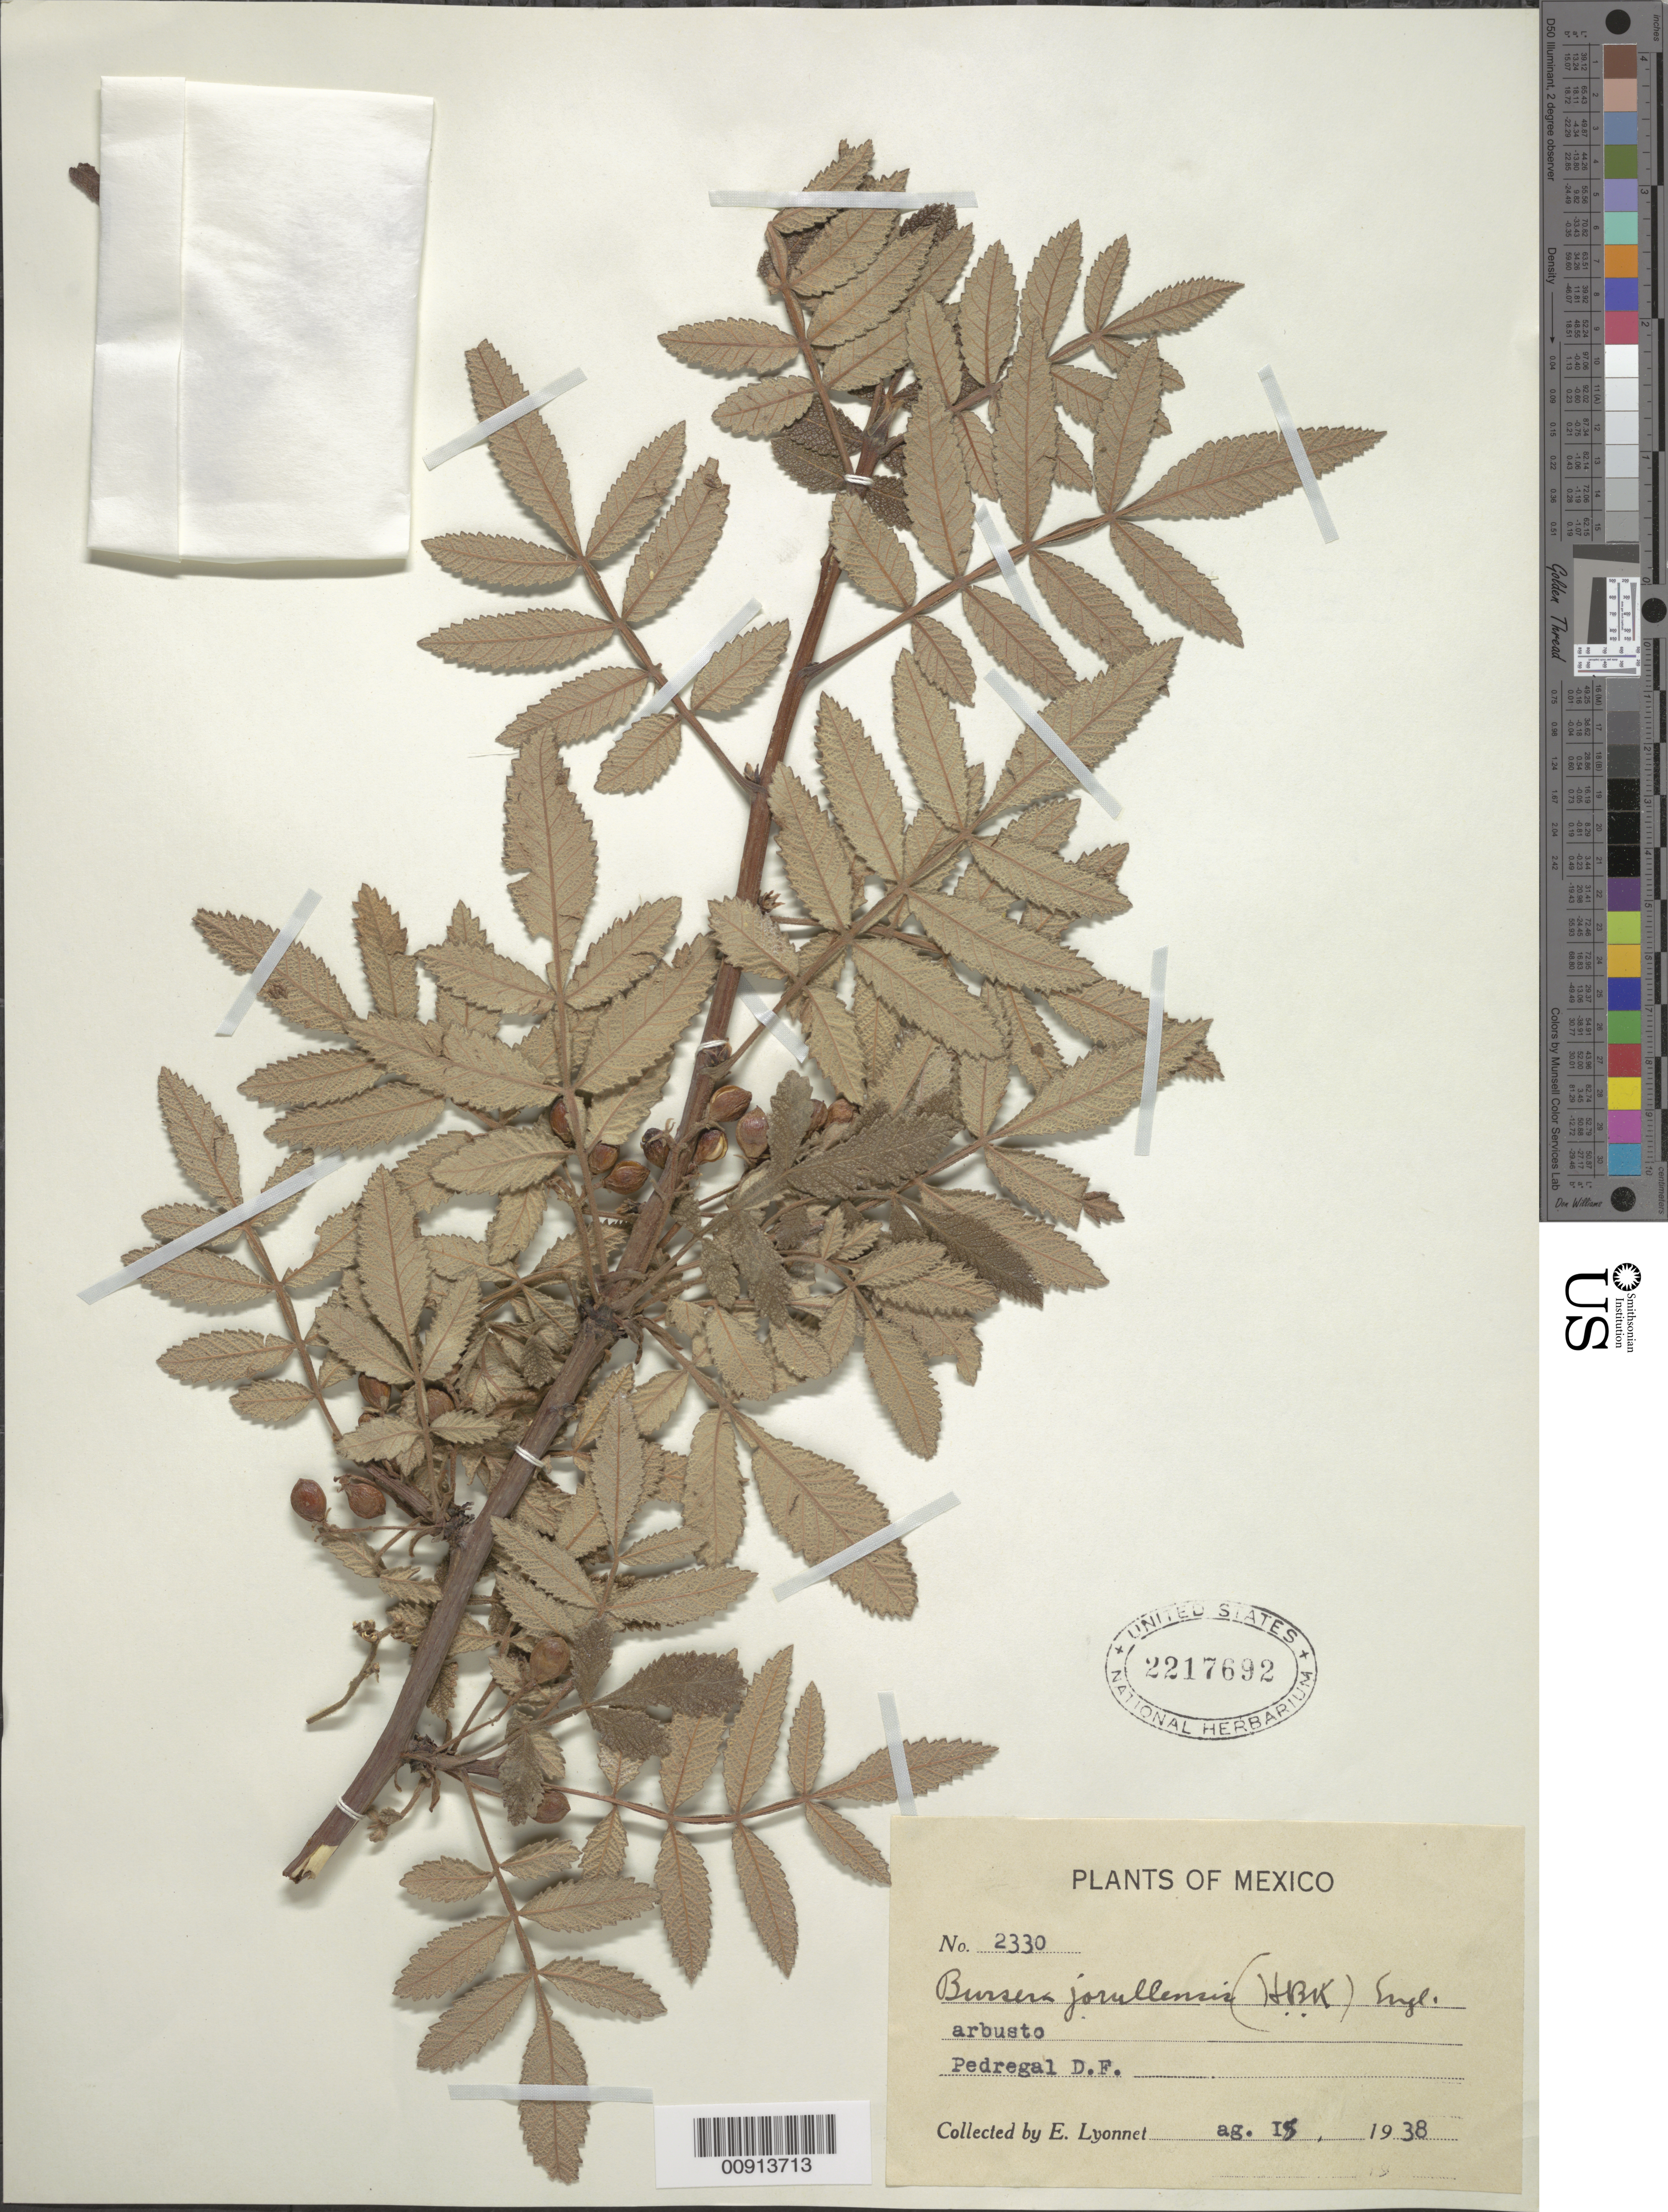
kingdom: Plantae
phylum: Tracheophyta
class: Magnoliopsida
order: Sapindales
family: Burseraceae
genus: Bursera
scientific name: Bursera jorullensis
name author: (Kunth) Engl.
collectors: Bro. E. Lyonnet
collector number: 2330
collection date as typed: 15 Aug 1938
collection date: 1938-08-15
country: Mexico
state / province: Distrito Federal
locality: Pedregal, D.F.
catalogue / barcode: US 2217692